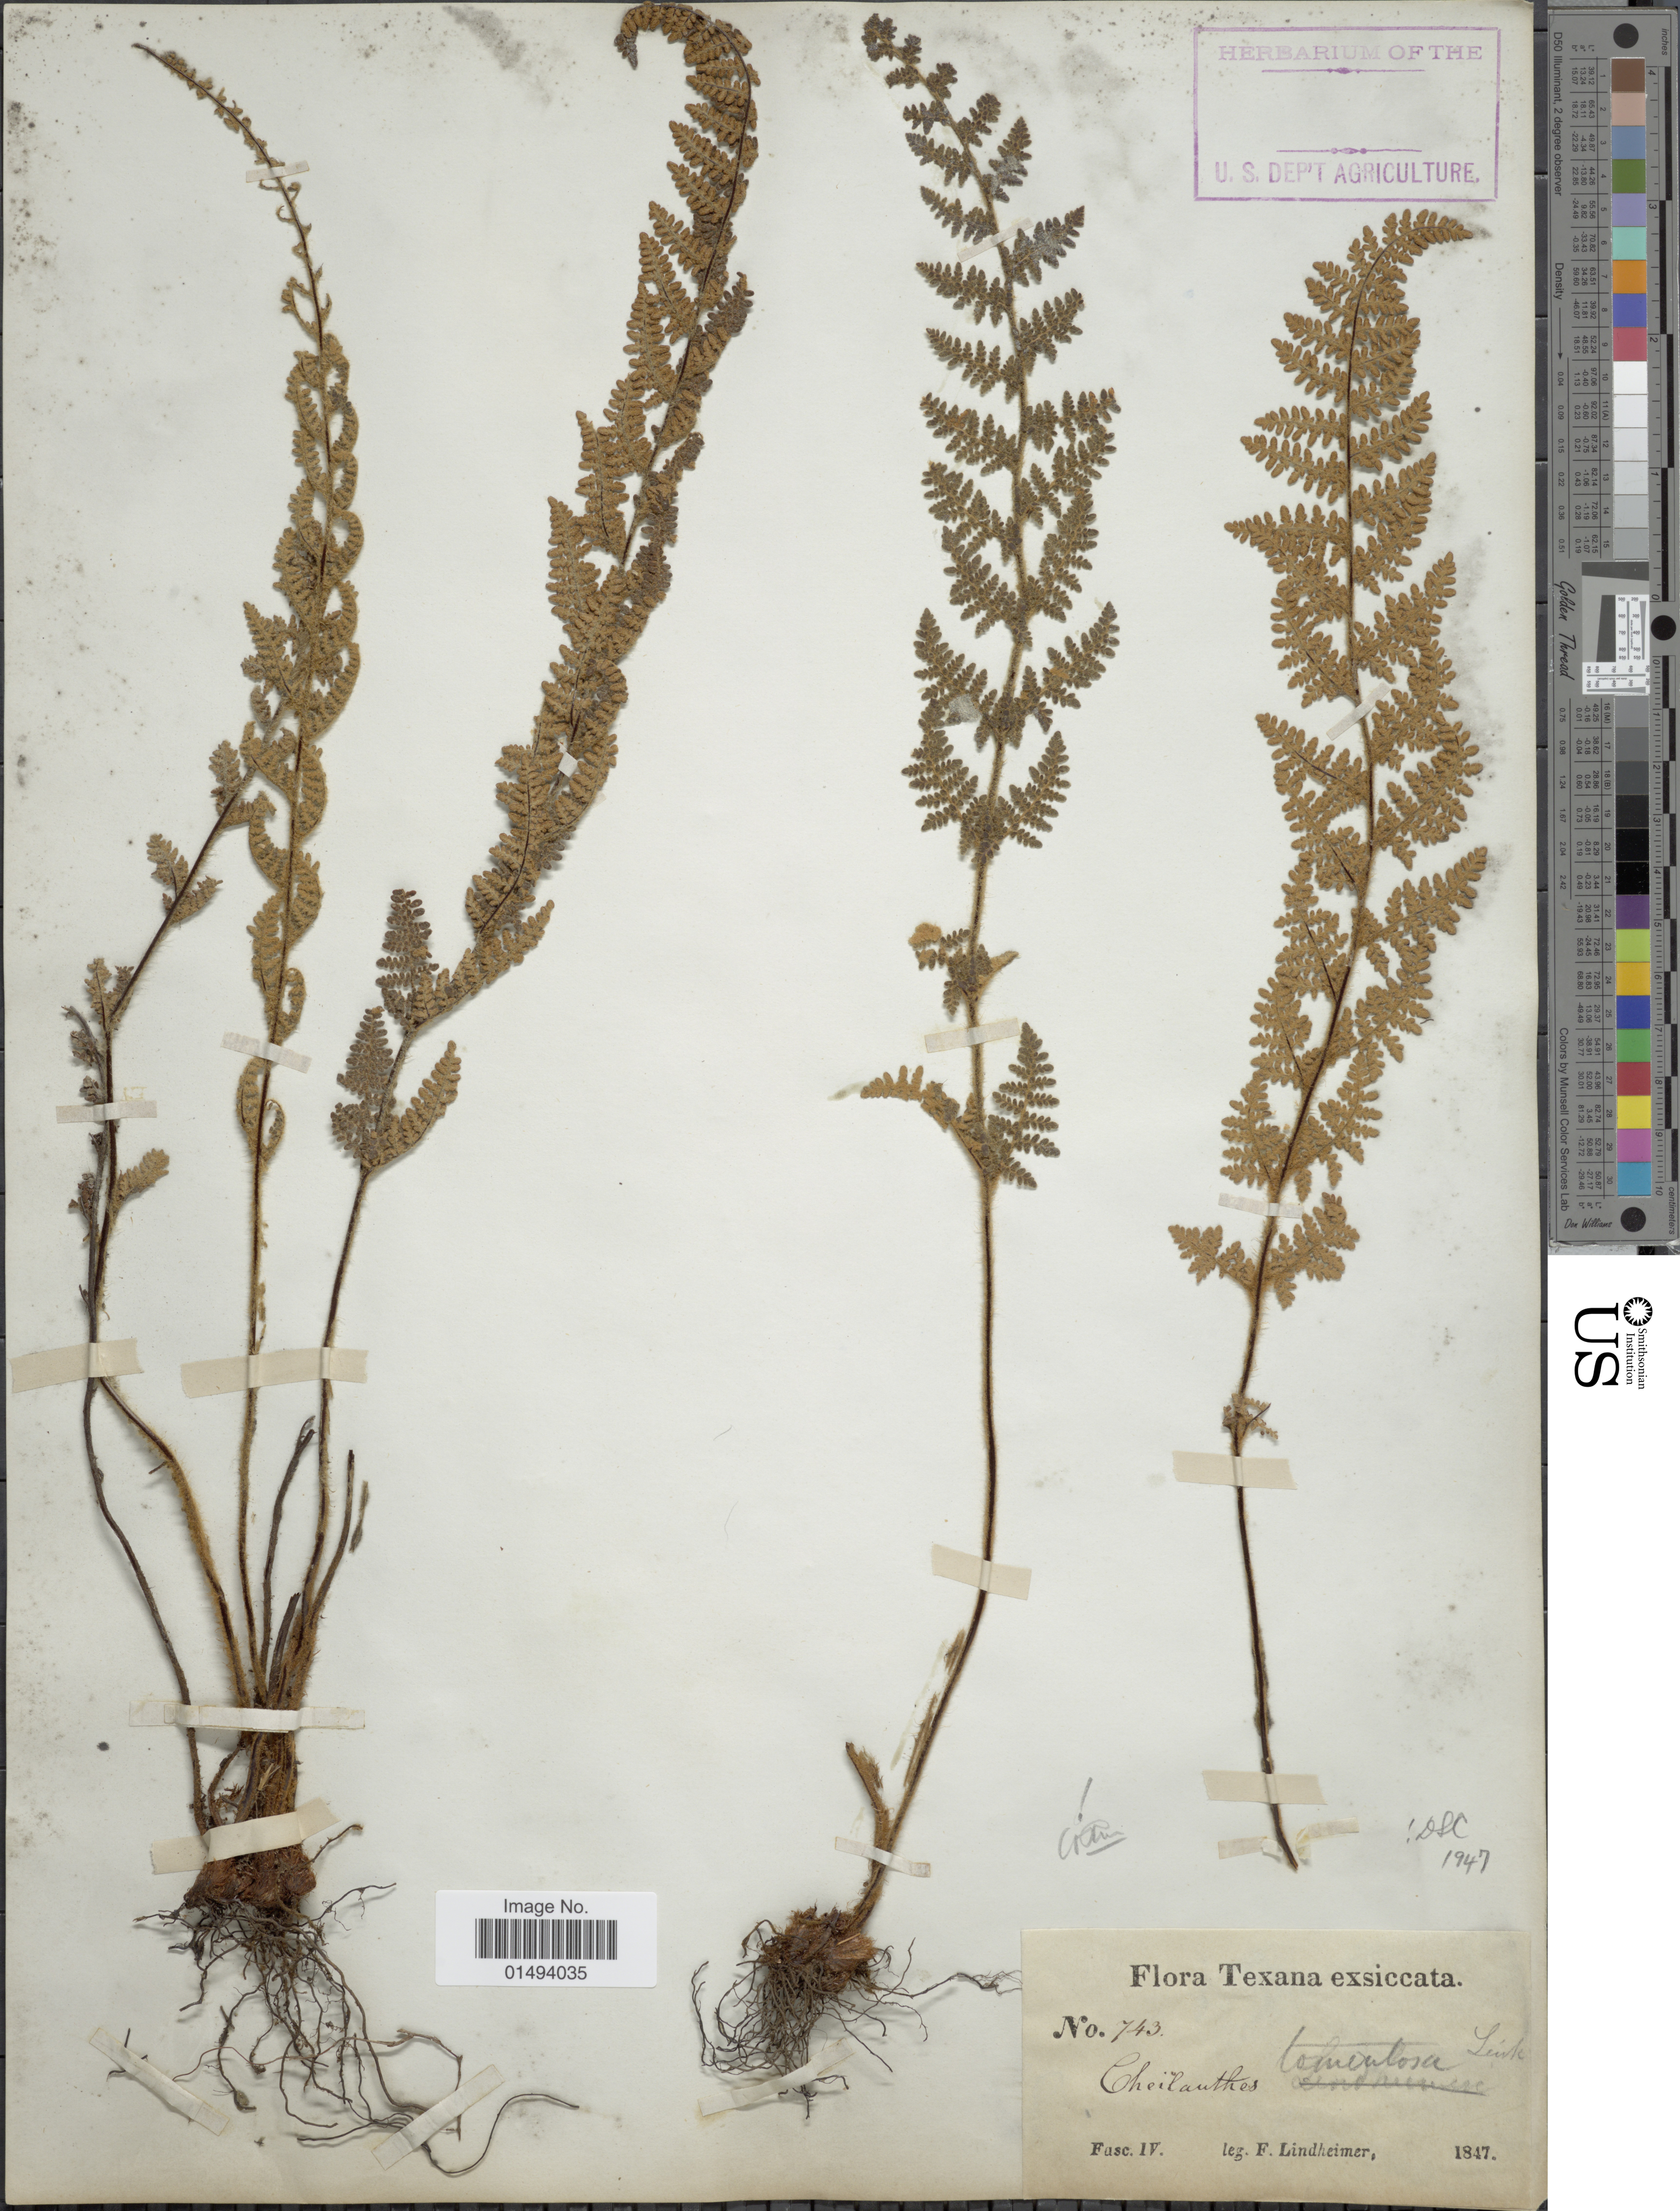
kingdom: Plantae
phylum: Tracheophyta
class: Polypodiopsida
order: Polypodiales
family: Pteridaceae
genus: Myriopteris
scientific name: Myriopteris tomentosa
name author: (Link) Fée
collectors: F. Lindheimer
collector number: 743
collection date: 1847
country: United States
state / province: Texas